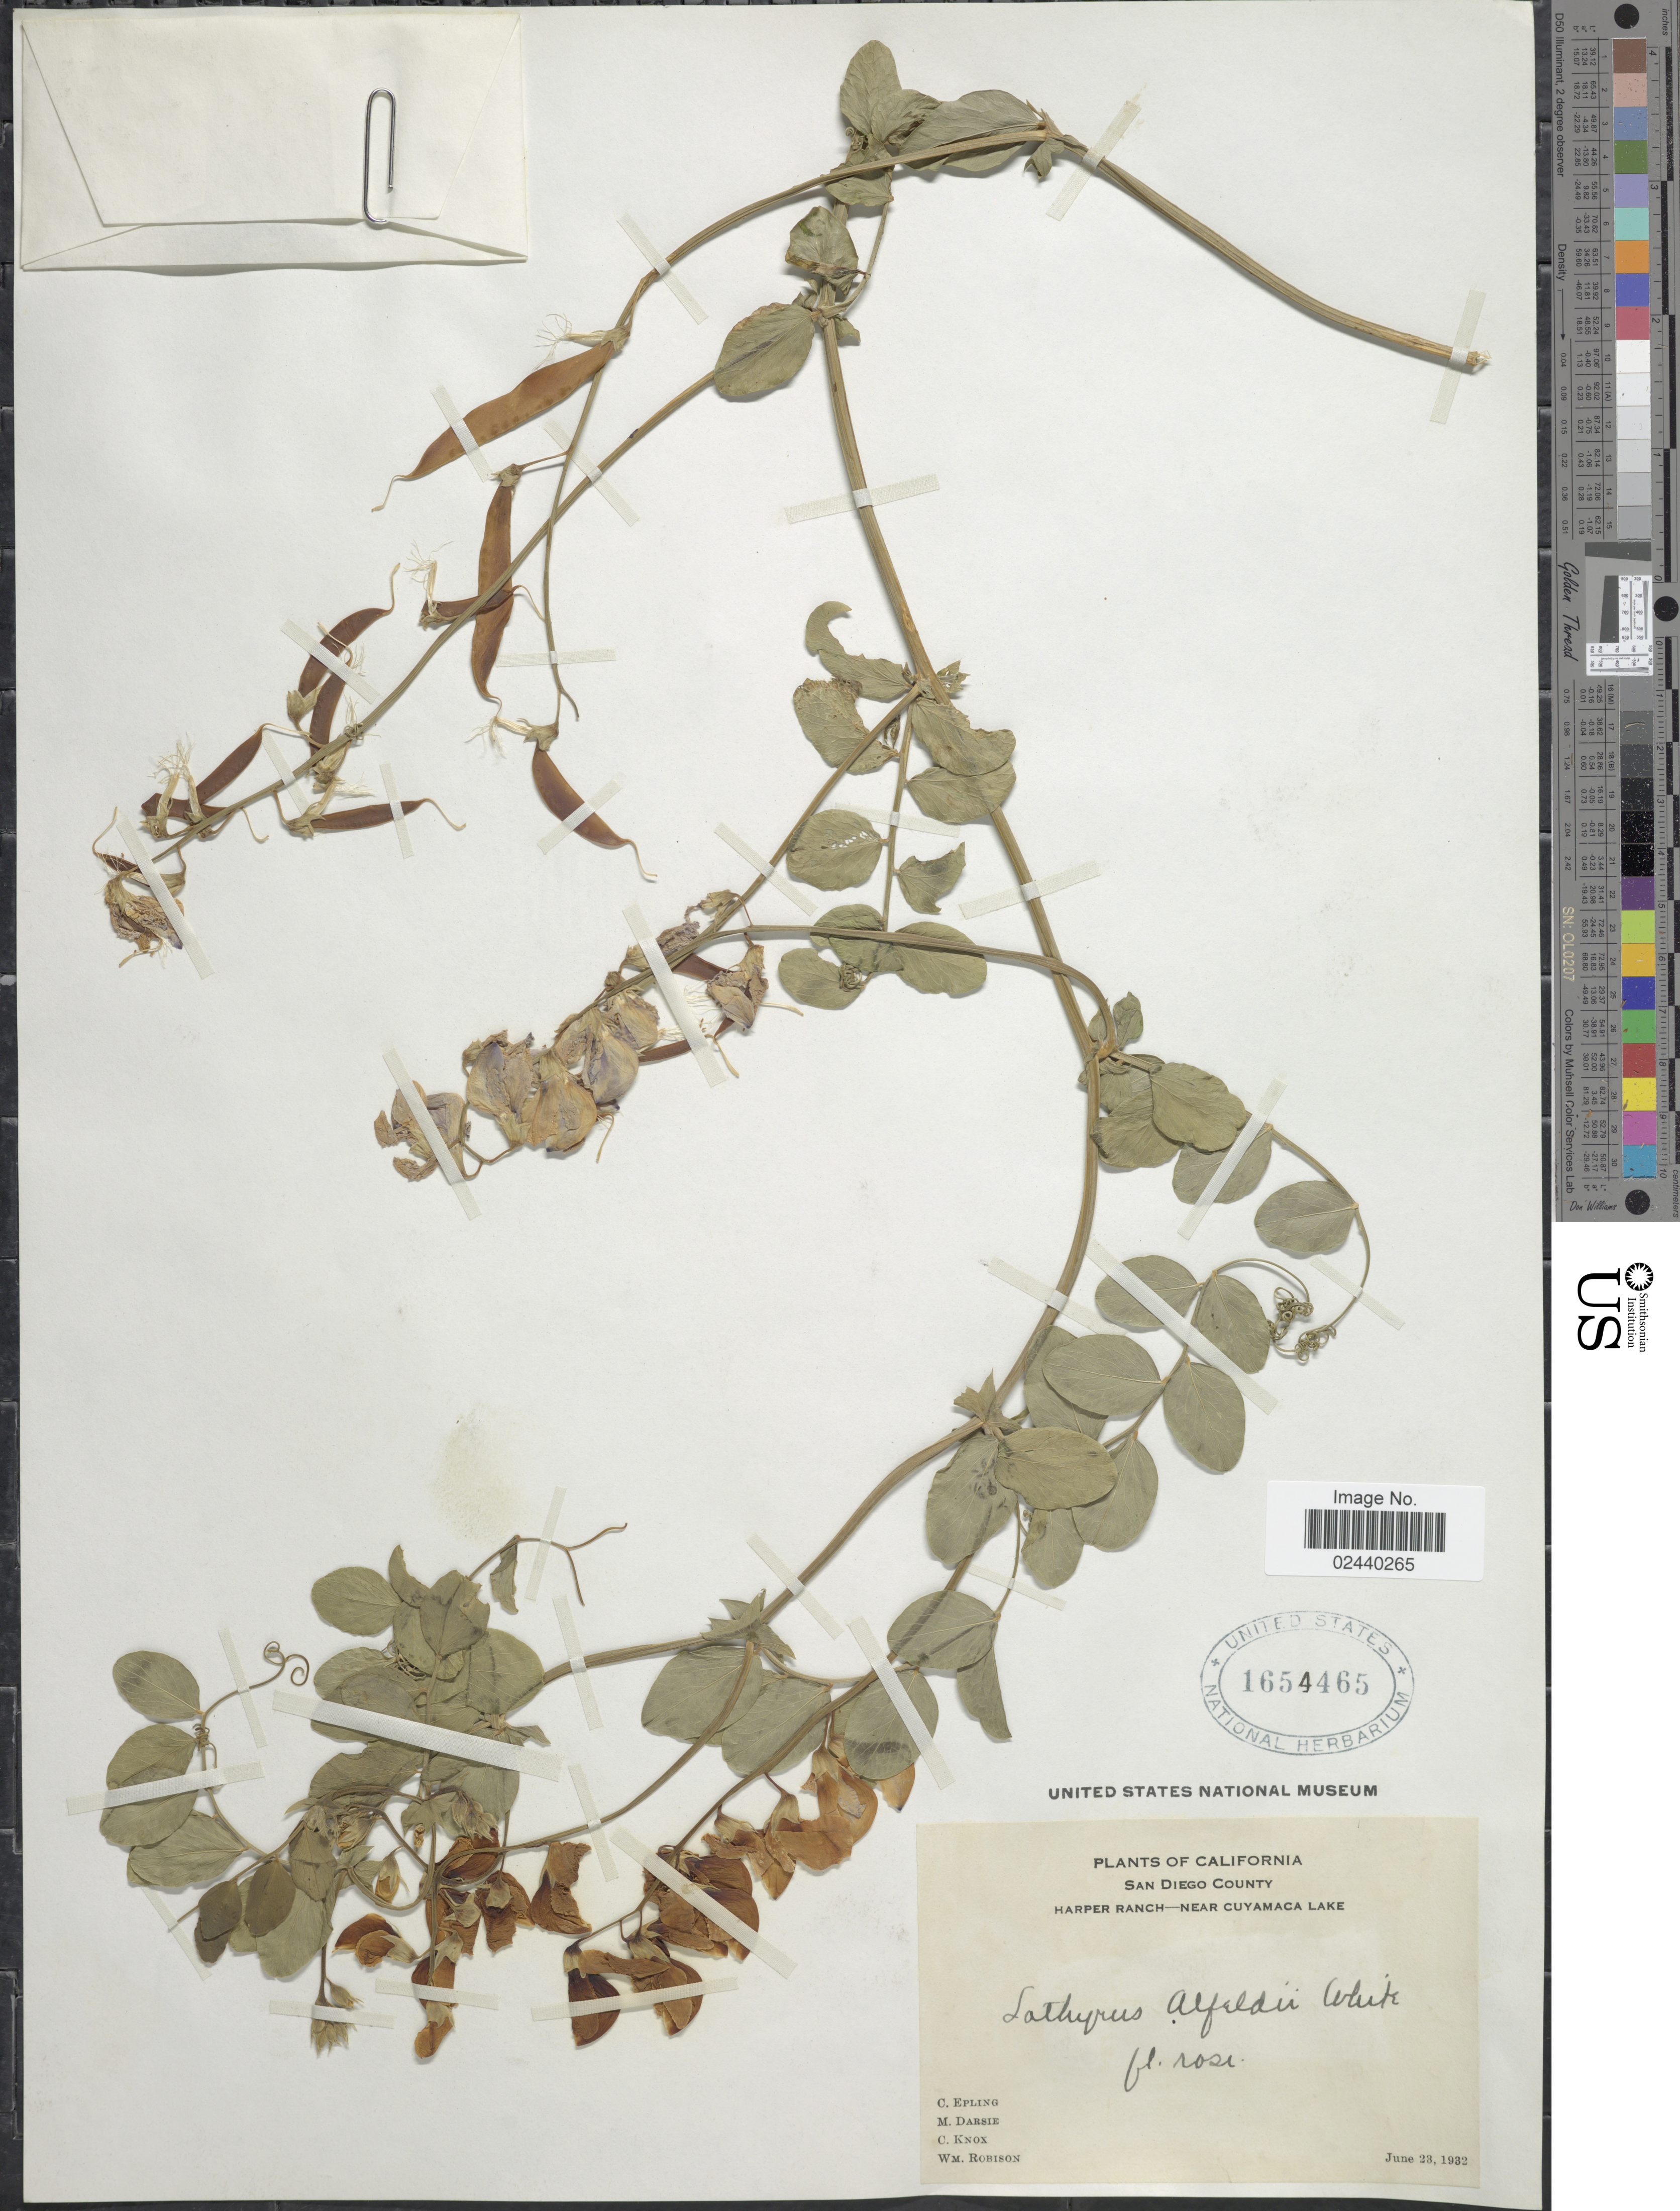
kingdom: Plantae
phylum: Tracheophyta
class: Magnoliopsida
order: Fabales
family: Fabaceae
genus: Lathyrus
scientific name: Lathyrus alefeldii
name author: T.G. White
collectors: C. C. Epling, M. Darsie, C. Knox & W. Robison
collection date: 1932-06-23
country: United States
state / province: California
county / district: San Diego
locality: San Diego County, Harper Ranch-near Cuyamaca Lake.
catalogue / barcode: US 1654465